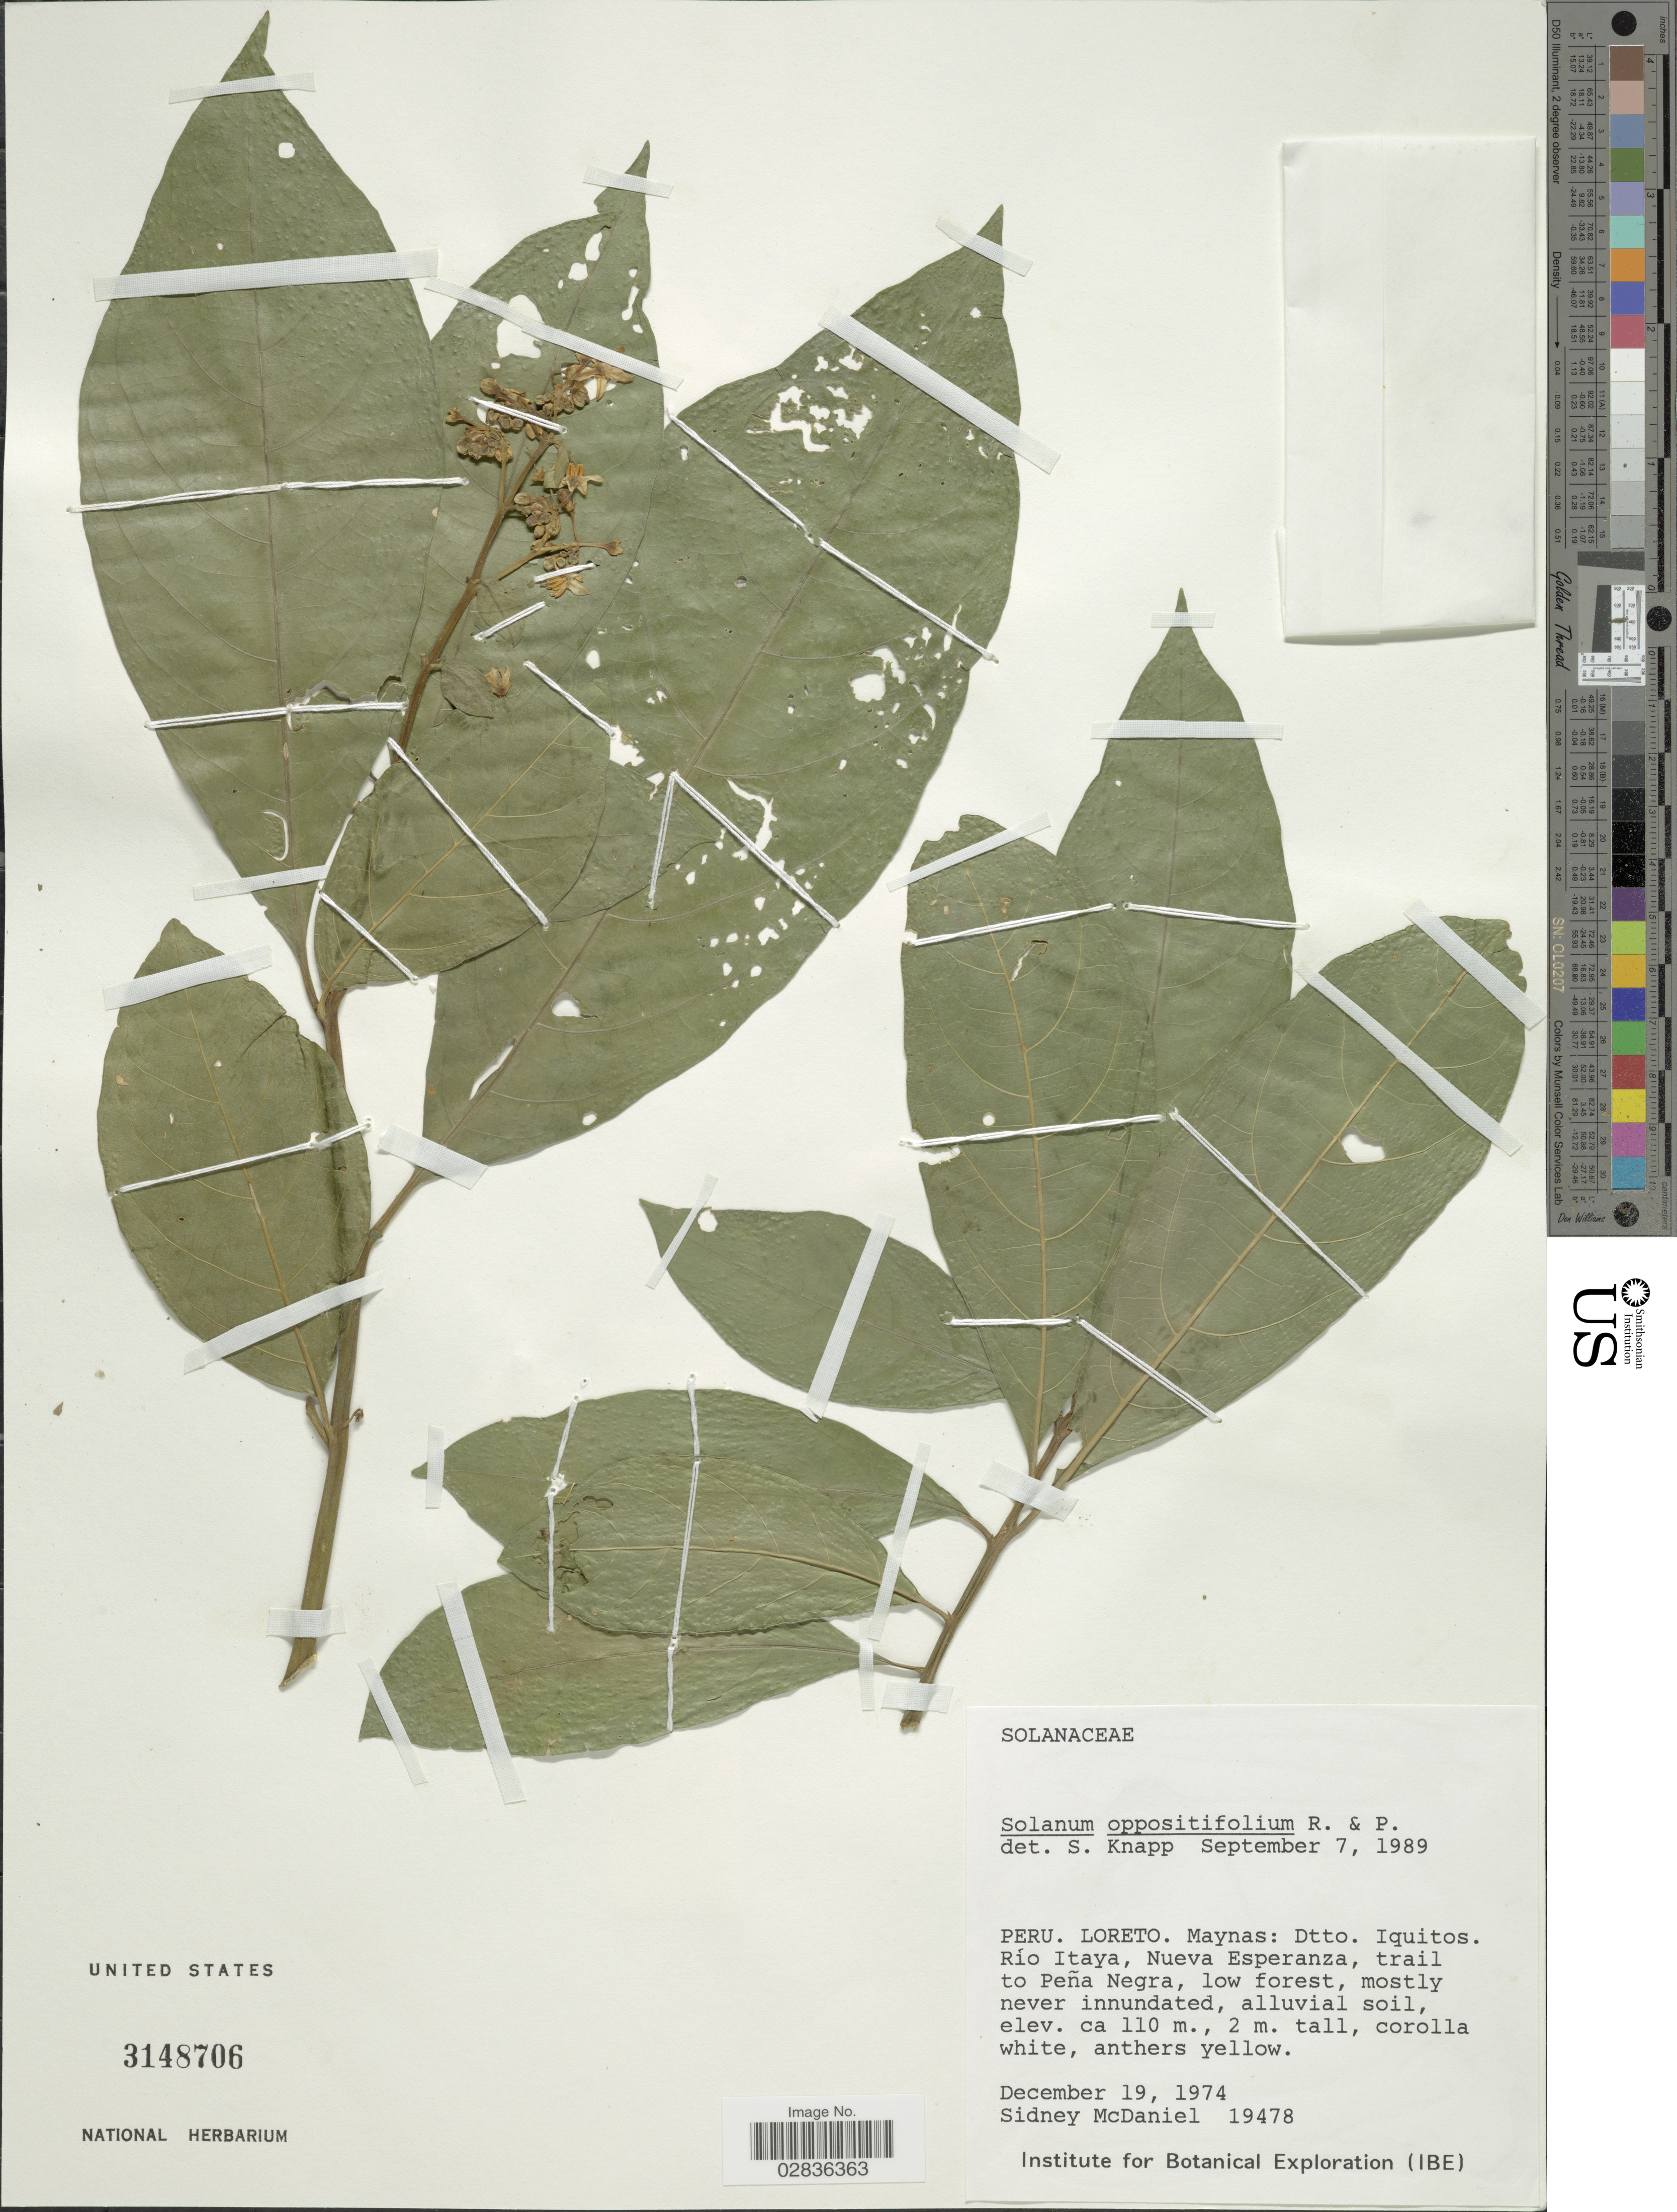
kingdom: Plantae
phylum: Tracheophyta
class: Magnoliopsida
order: Solanales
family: Solanaceae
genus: Solanum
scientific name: Solanum oppositifolium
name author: Ruiz & Pav.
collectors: S. McDaniel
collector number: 19478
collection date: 1974-12-19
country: Peru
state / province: Loreto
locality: Loreto. Maynas: Dtto. Iquitos. Río Itaya, Nueva Esperanza, trail to Peña Negra.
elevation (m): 110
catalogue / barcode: US 3148706